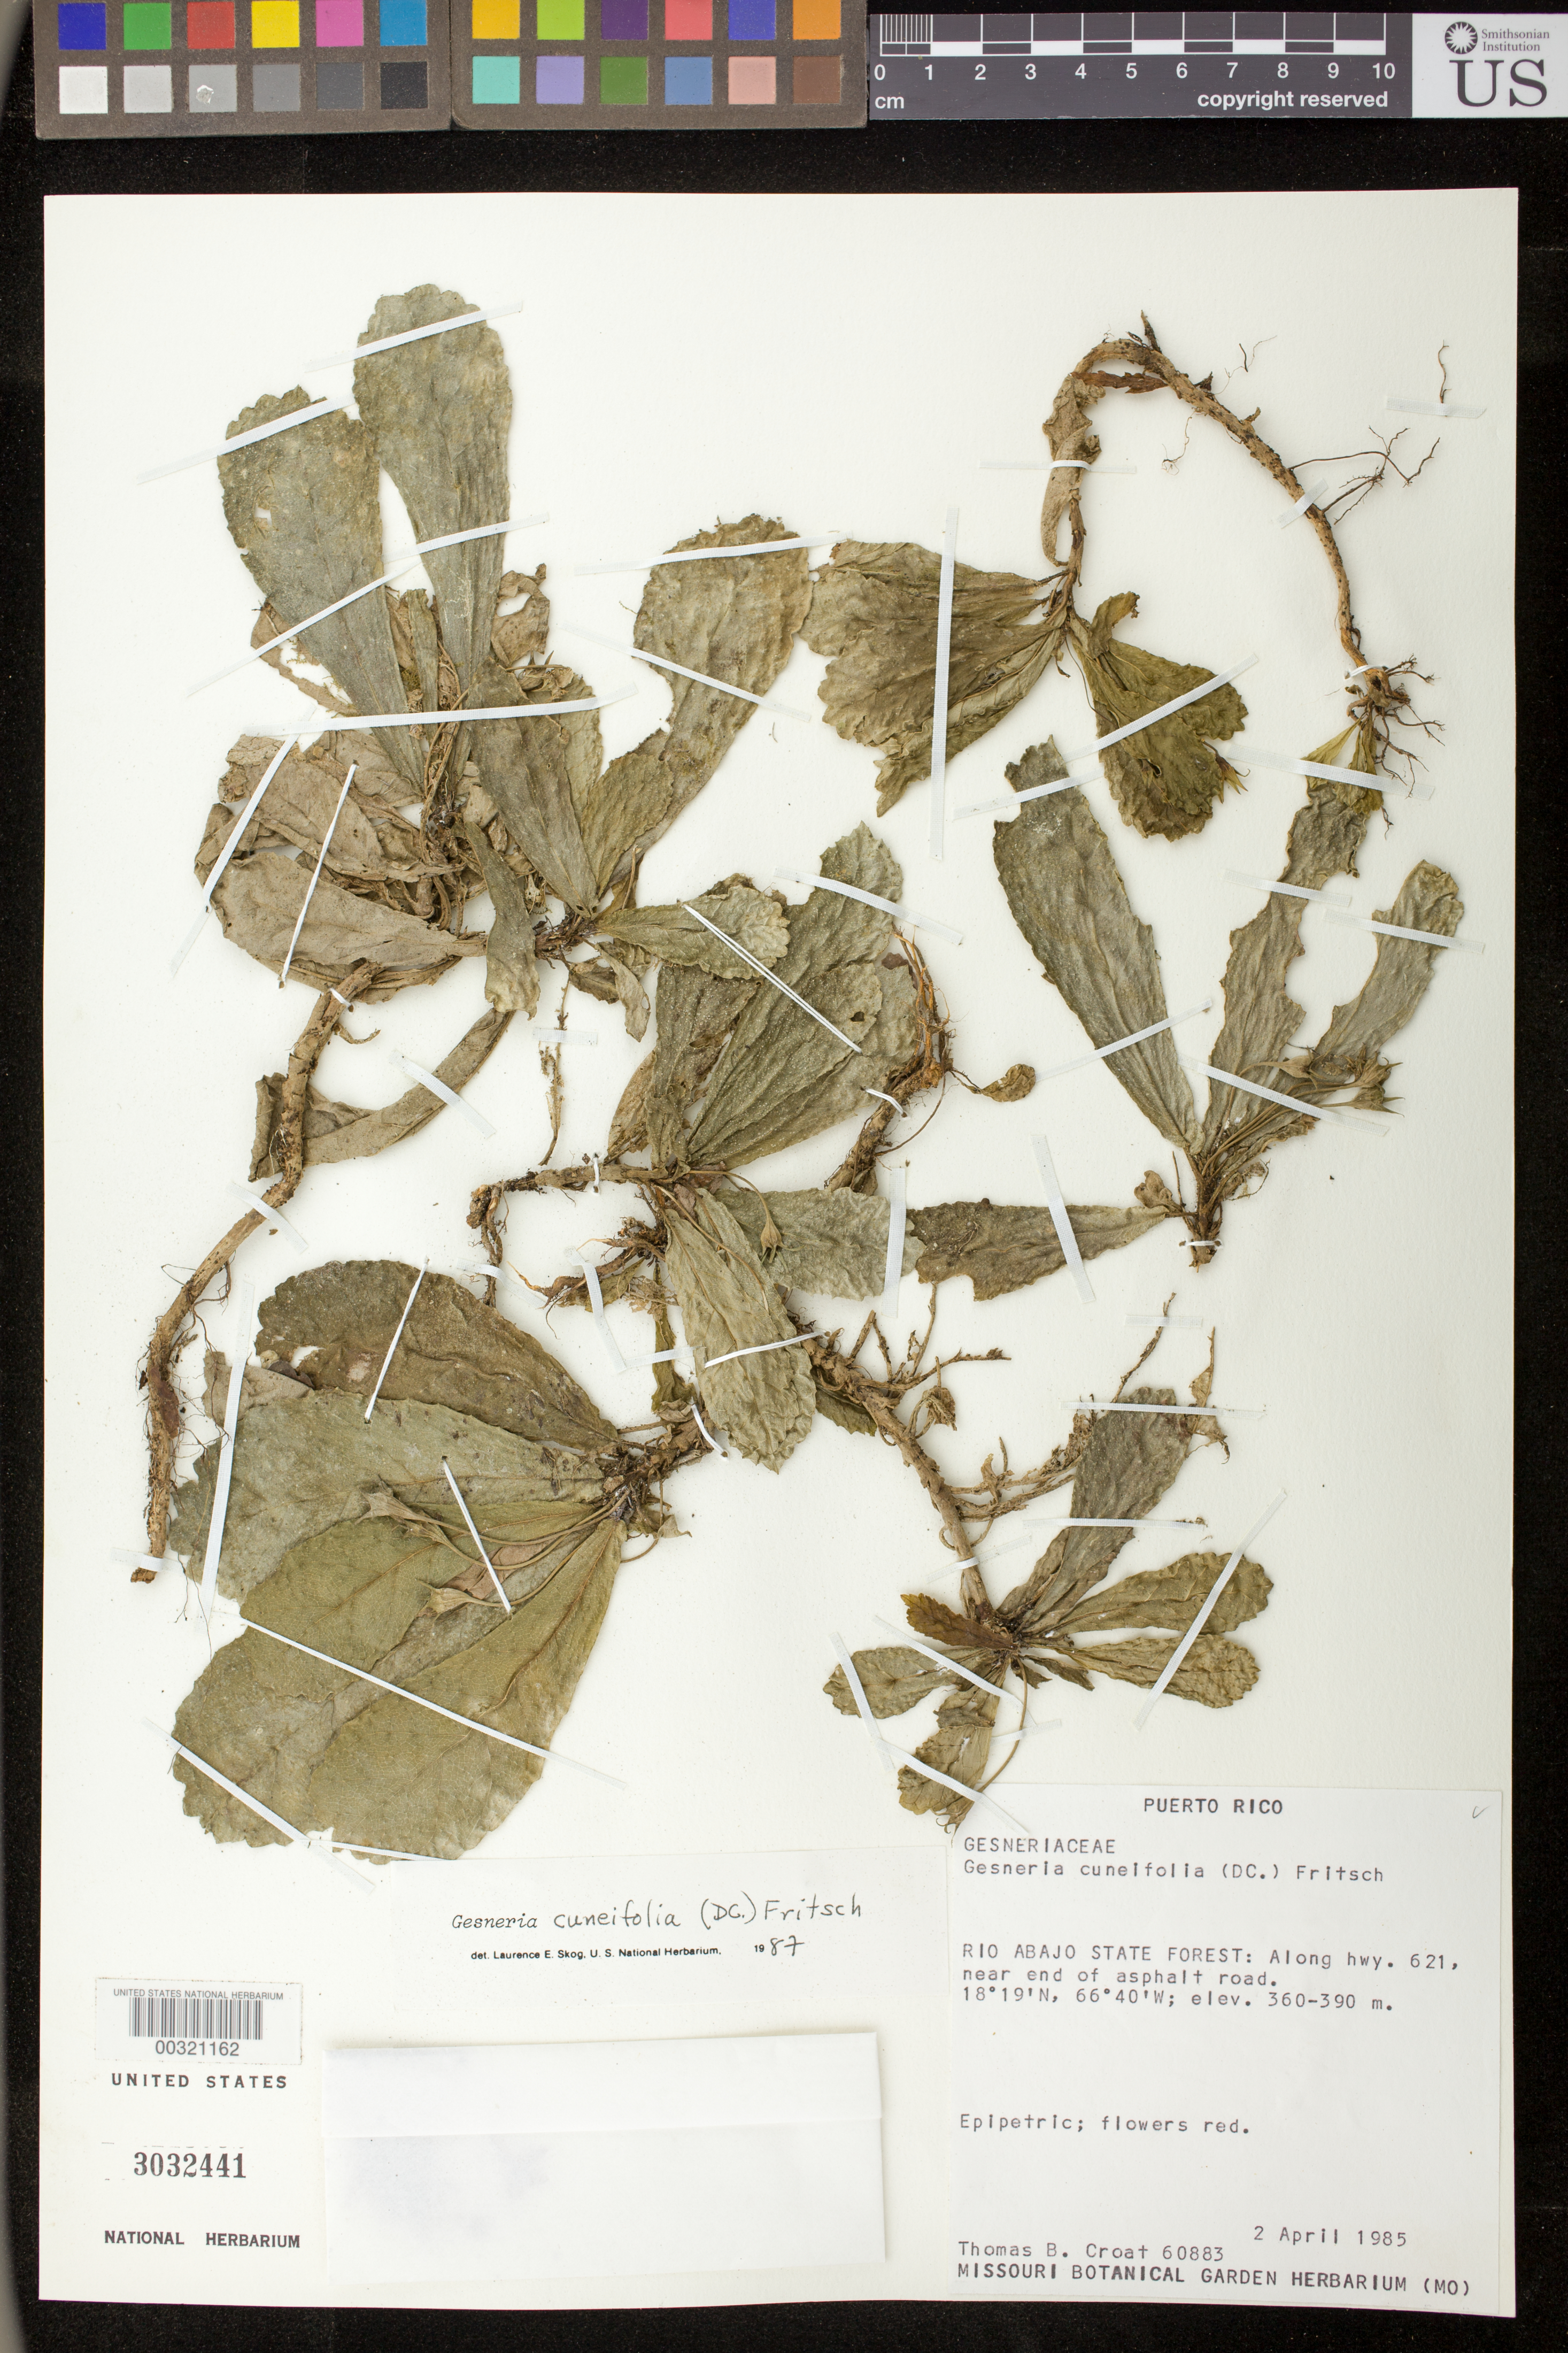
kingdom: Plantae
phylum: Tracheophyta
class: Magnoliopsida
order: Lamiales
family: Gesneriaceae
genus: Gesneria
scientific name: Gesneria cuneifolia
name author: (DC.) Fritsch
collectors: T. B. Croat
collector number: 60883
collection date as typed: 02 Apr 1985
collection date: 1985-04-02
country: Puerto Rico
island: Puerto Rico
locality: Rio Abajo State Forest, along hwy 621, near end of asphalt road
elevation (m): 360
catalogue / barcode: US 3032441